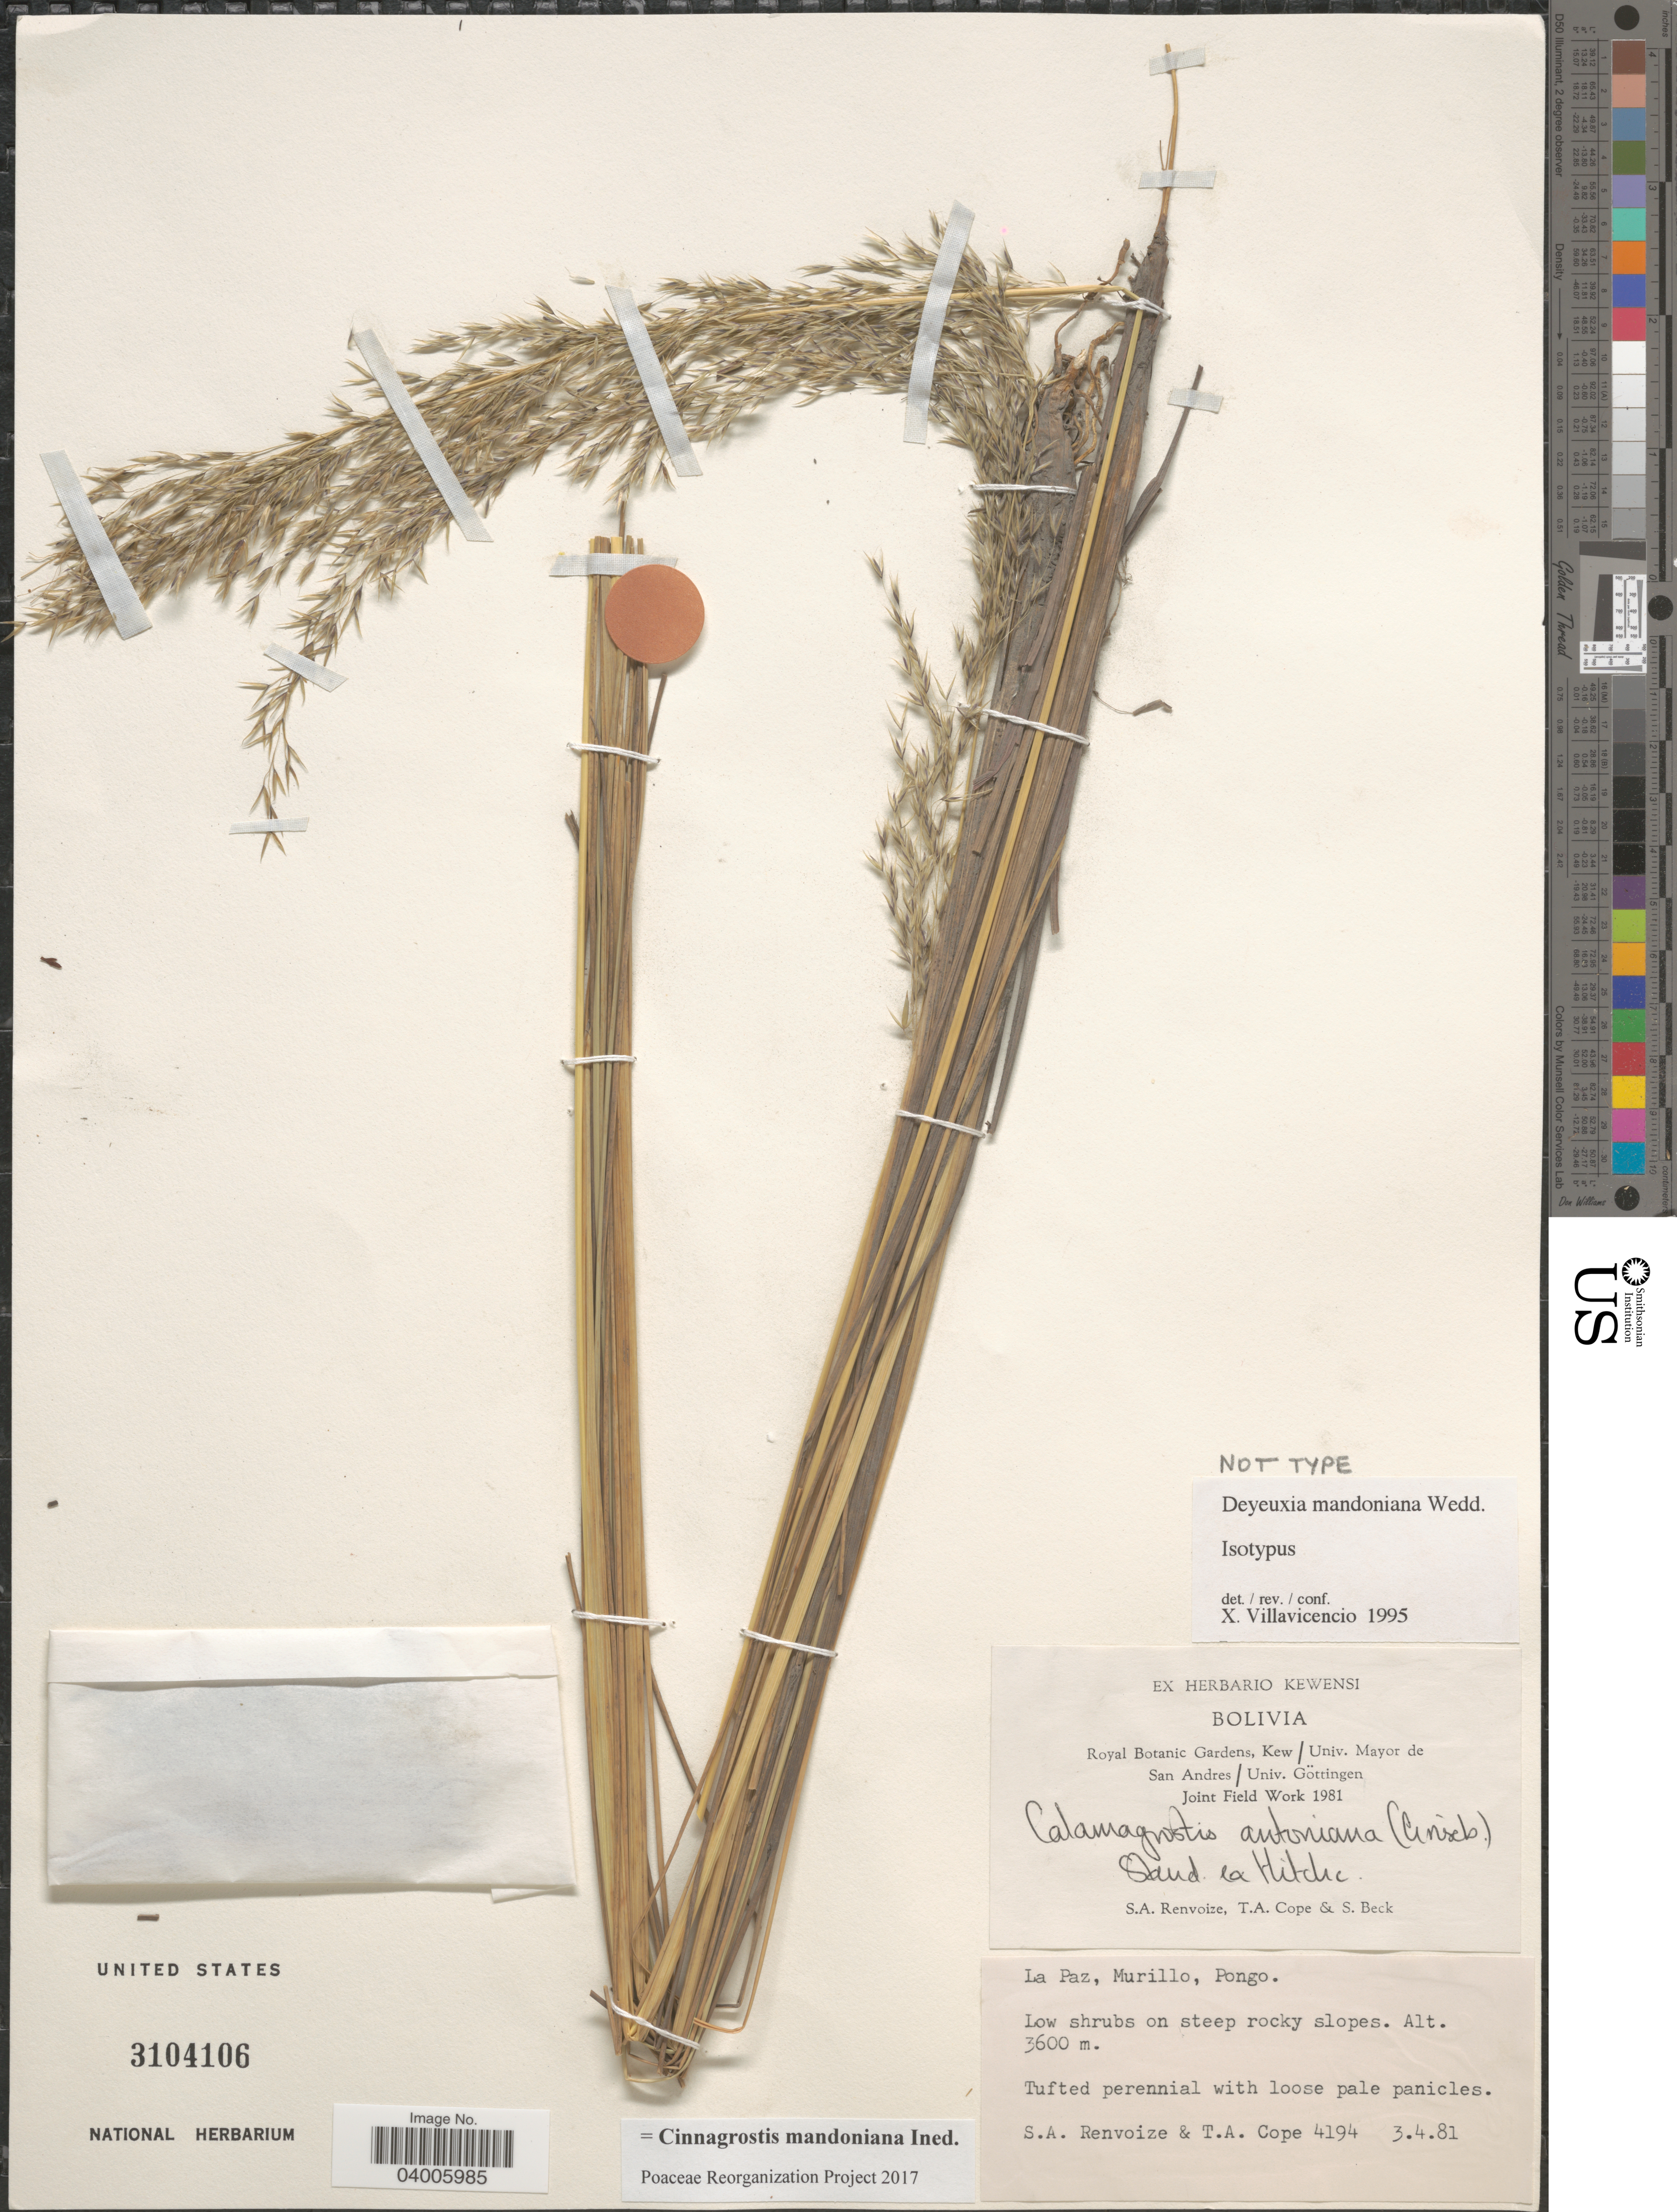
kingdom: Plantae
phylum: Tracheophyta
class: Liliopsida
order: Poales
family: Poaceae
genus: Cinnagrostis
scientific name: Cinnagrostis mandoniana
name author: (Wedd.) P.M. Peterson et al.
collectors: S. A. Renvoize, T. A. Cope & S. G. Beck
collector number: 4194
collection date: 1981-04-03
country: Bolivia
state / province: La Paz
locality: Murillo, Pongo.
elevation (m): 3600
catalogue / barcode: US 3104106